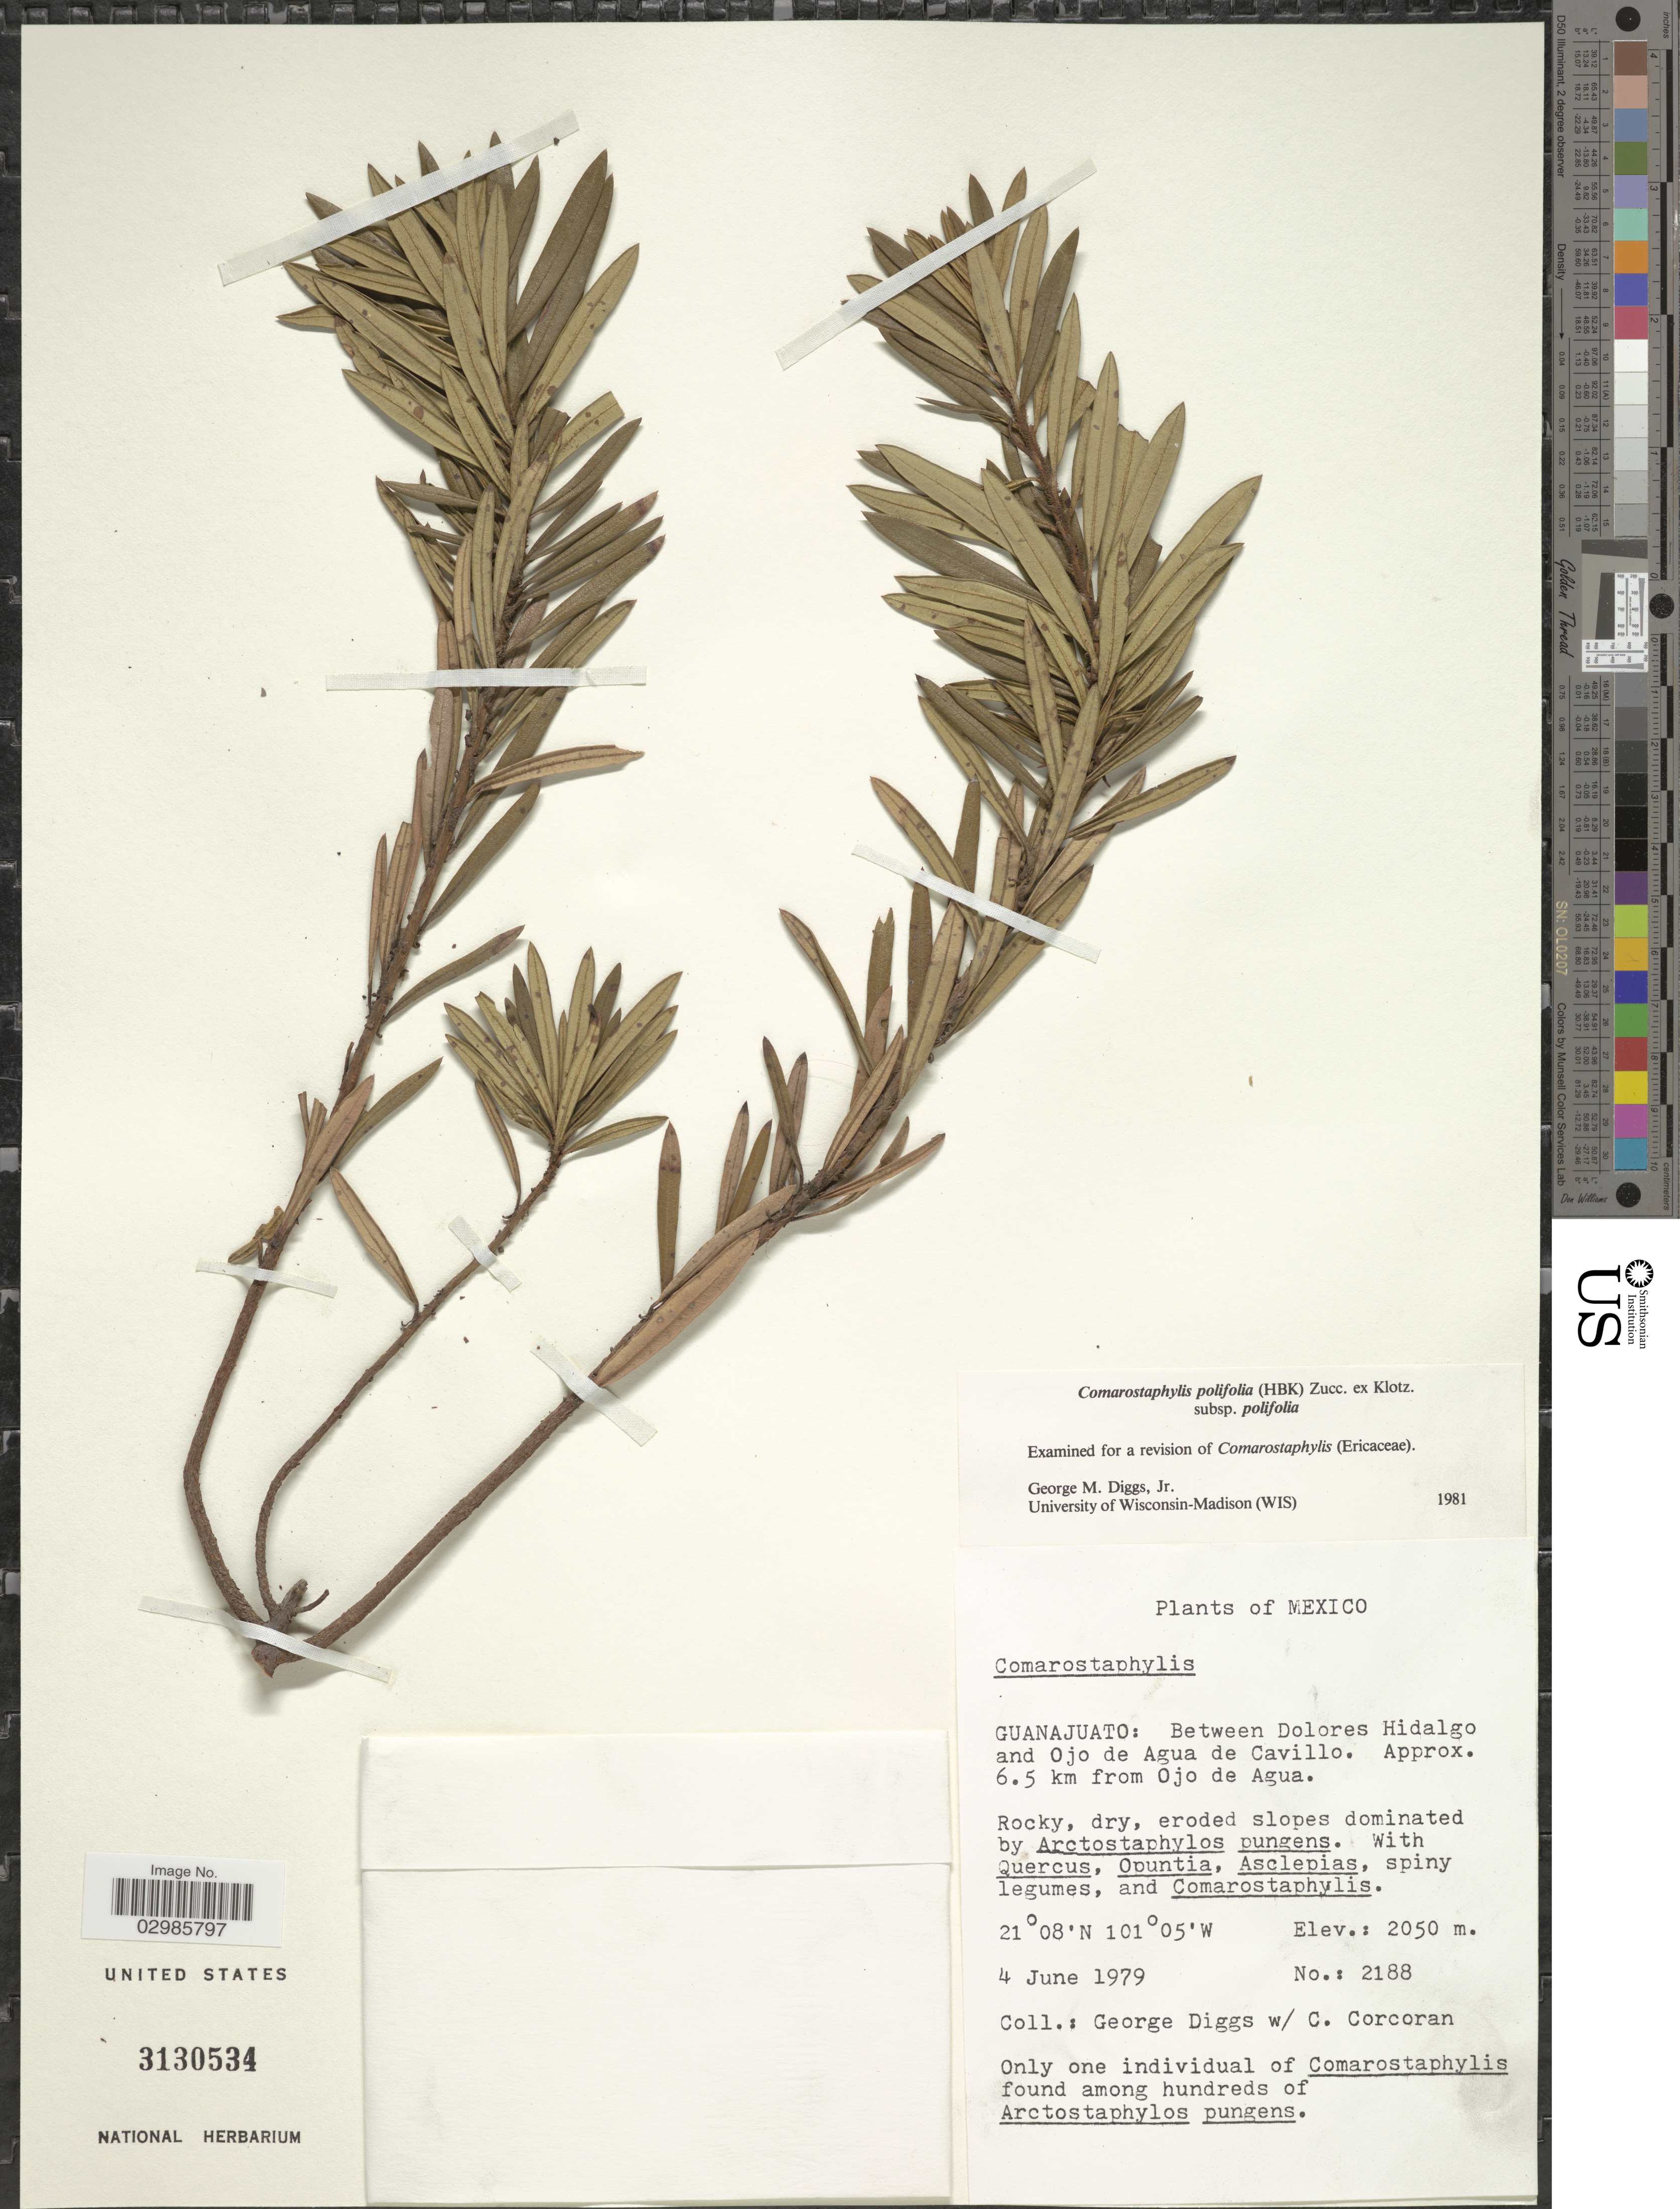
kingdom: Plantae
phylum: Tracheophyta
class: Magnoliopsida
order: Ericales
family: Ericaceae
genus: Comarostaphylis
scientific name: Comarostaphylis polifolia subsp. polifolia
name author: (Kunth) Zucc. ex Klotzsch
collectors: G. Diggs & C. Corcoran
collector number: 2188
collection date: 1979-06-04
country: Mexico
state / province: Guanajuato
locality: Between Dolores Hidalgo and Ojo de Agua de Cavillo, Approx. 6.5 km from Ojo de Agua.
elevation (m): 2050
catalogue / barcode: US 3130534